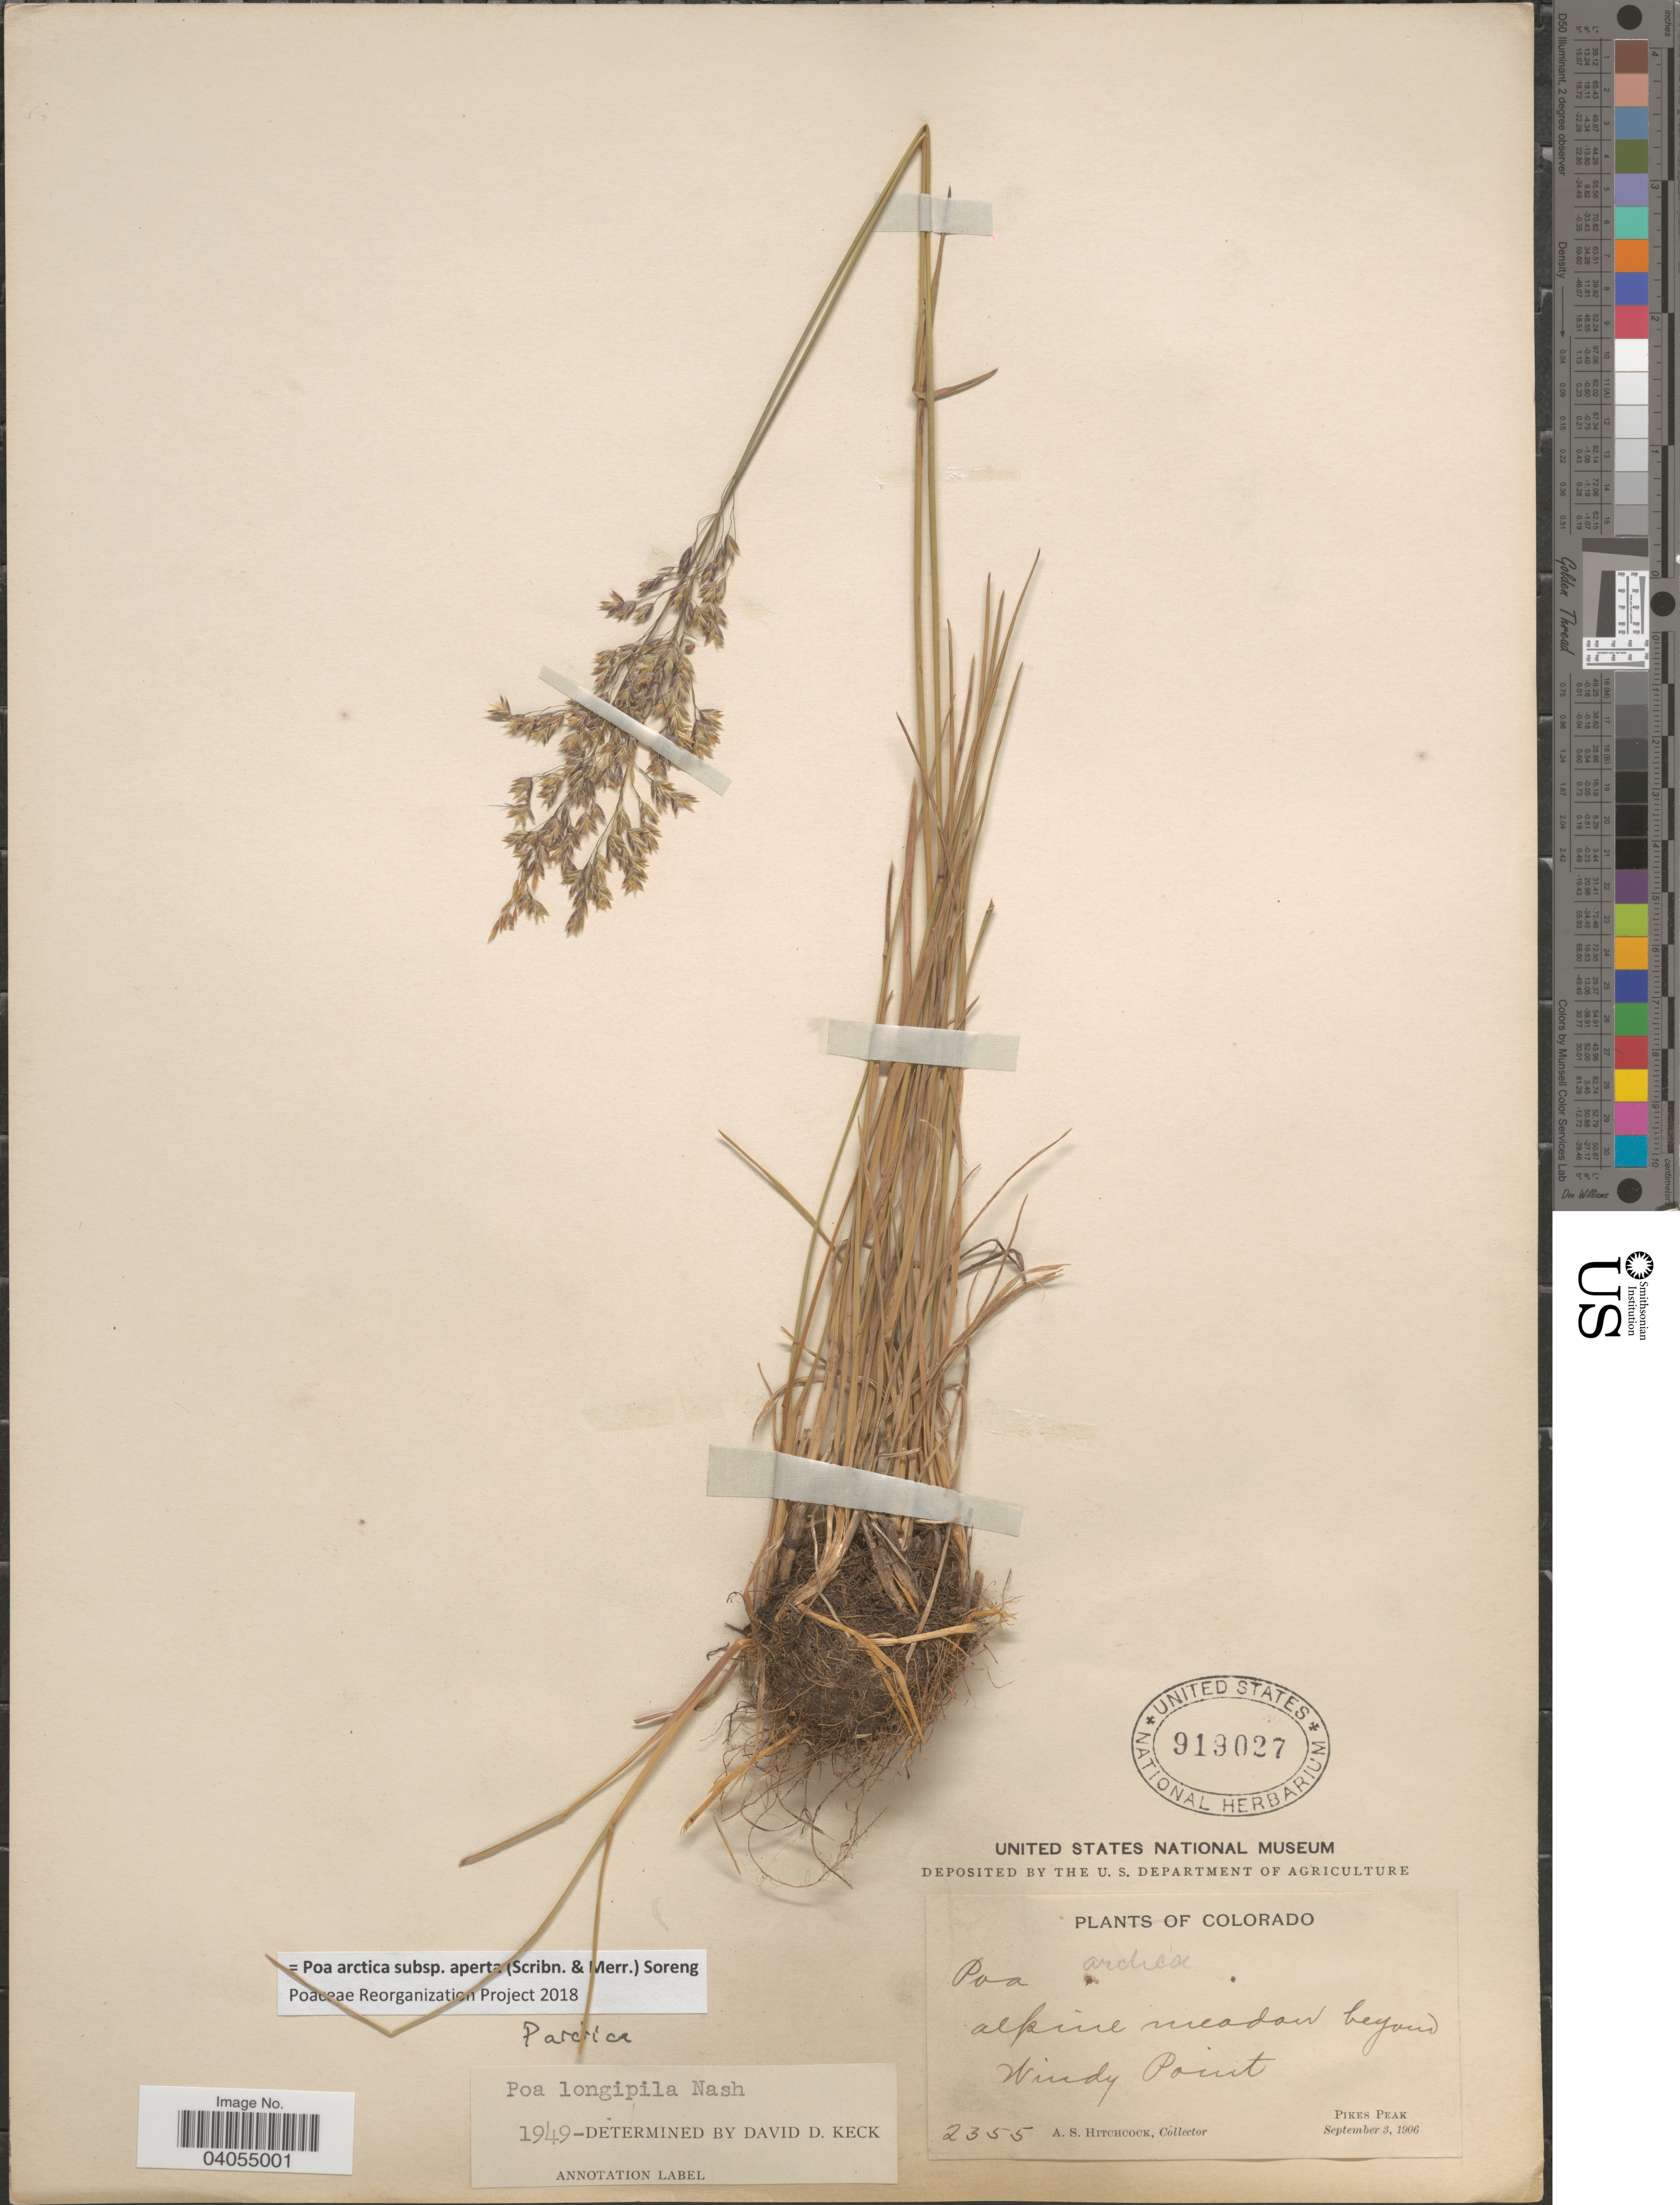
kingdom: Plantae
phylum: Tracheophyta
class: Liliopsida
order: Poales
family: Poaceae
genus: Poa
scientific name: Poa arctica subsp. aperta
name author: (Scribn. & Merr.) Soreng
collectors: A. S. Hitchcock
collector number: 2355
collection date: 1906-09-03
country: United States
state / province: Colorado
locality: Alpine meadow beyond Windy Point. Pikes Peak.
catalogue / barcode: US 919027